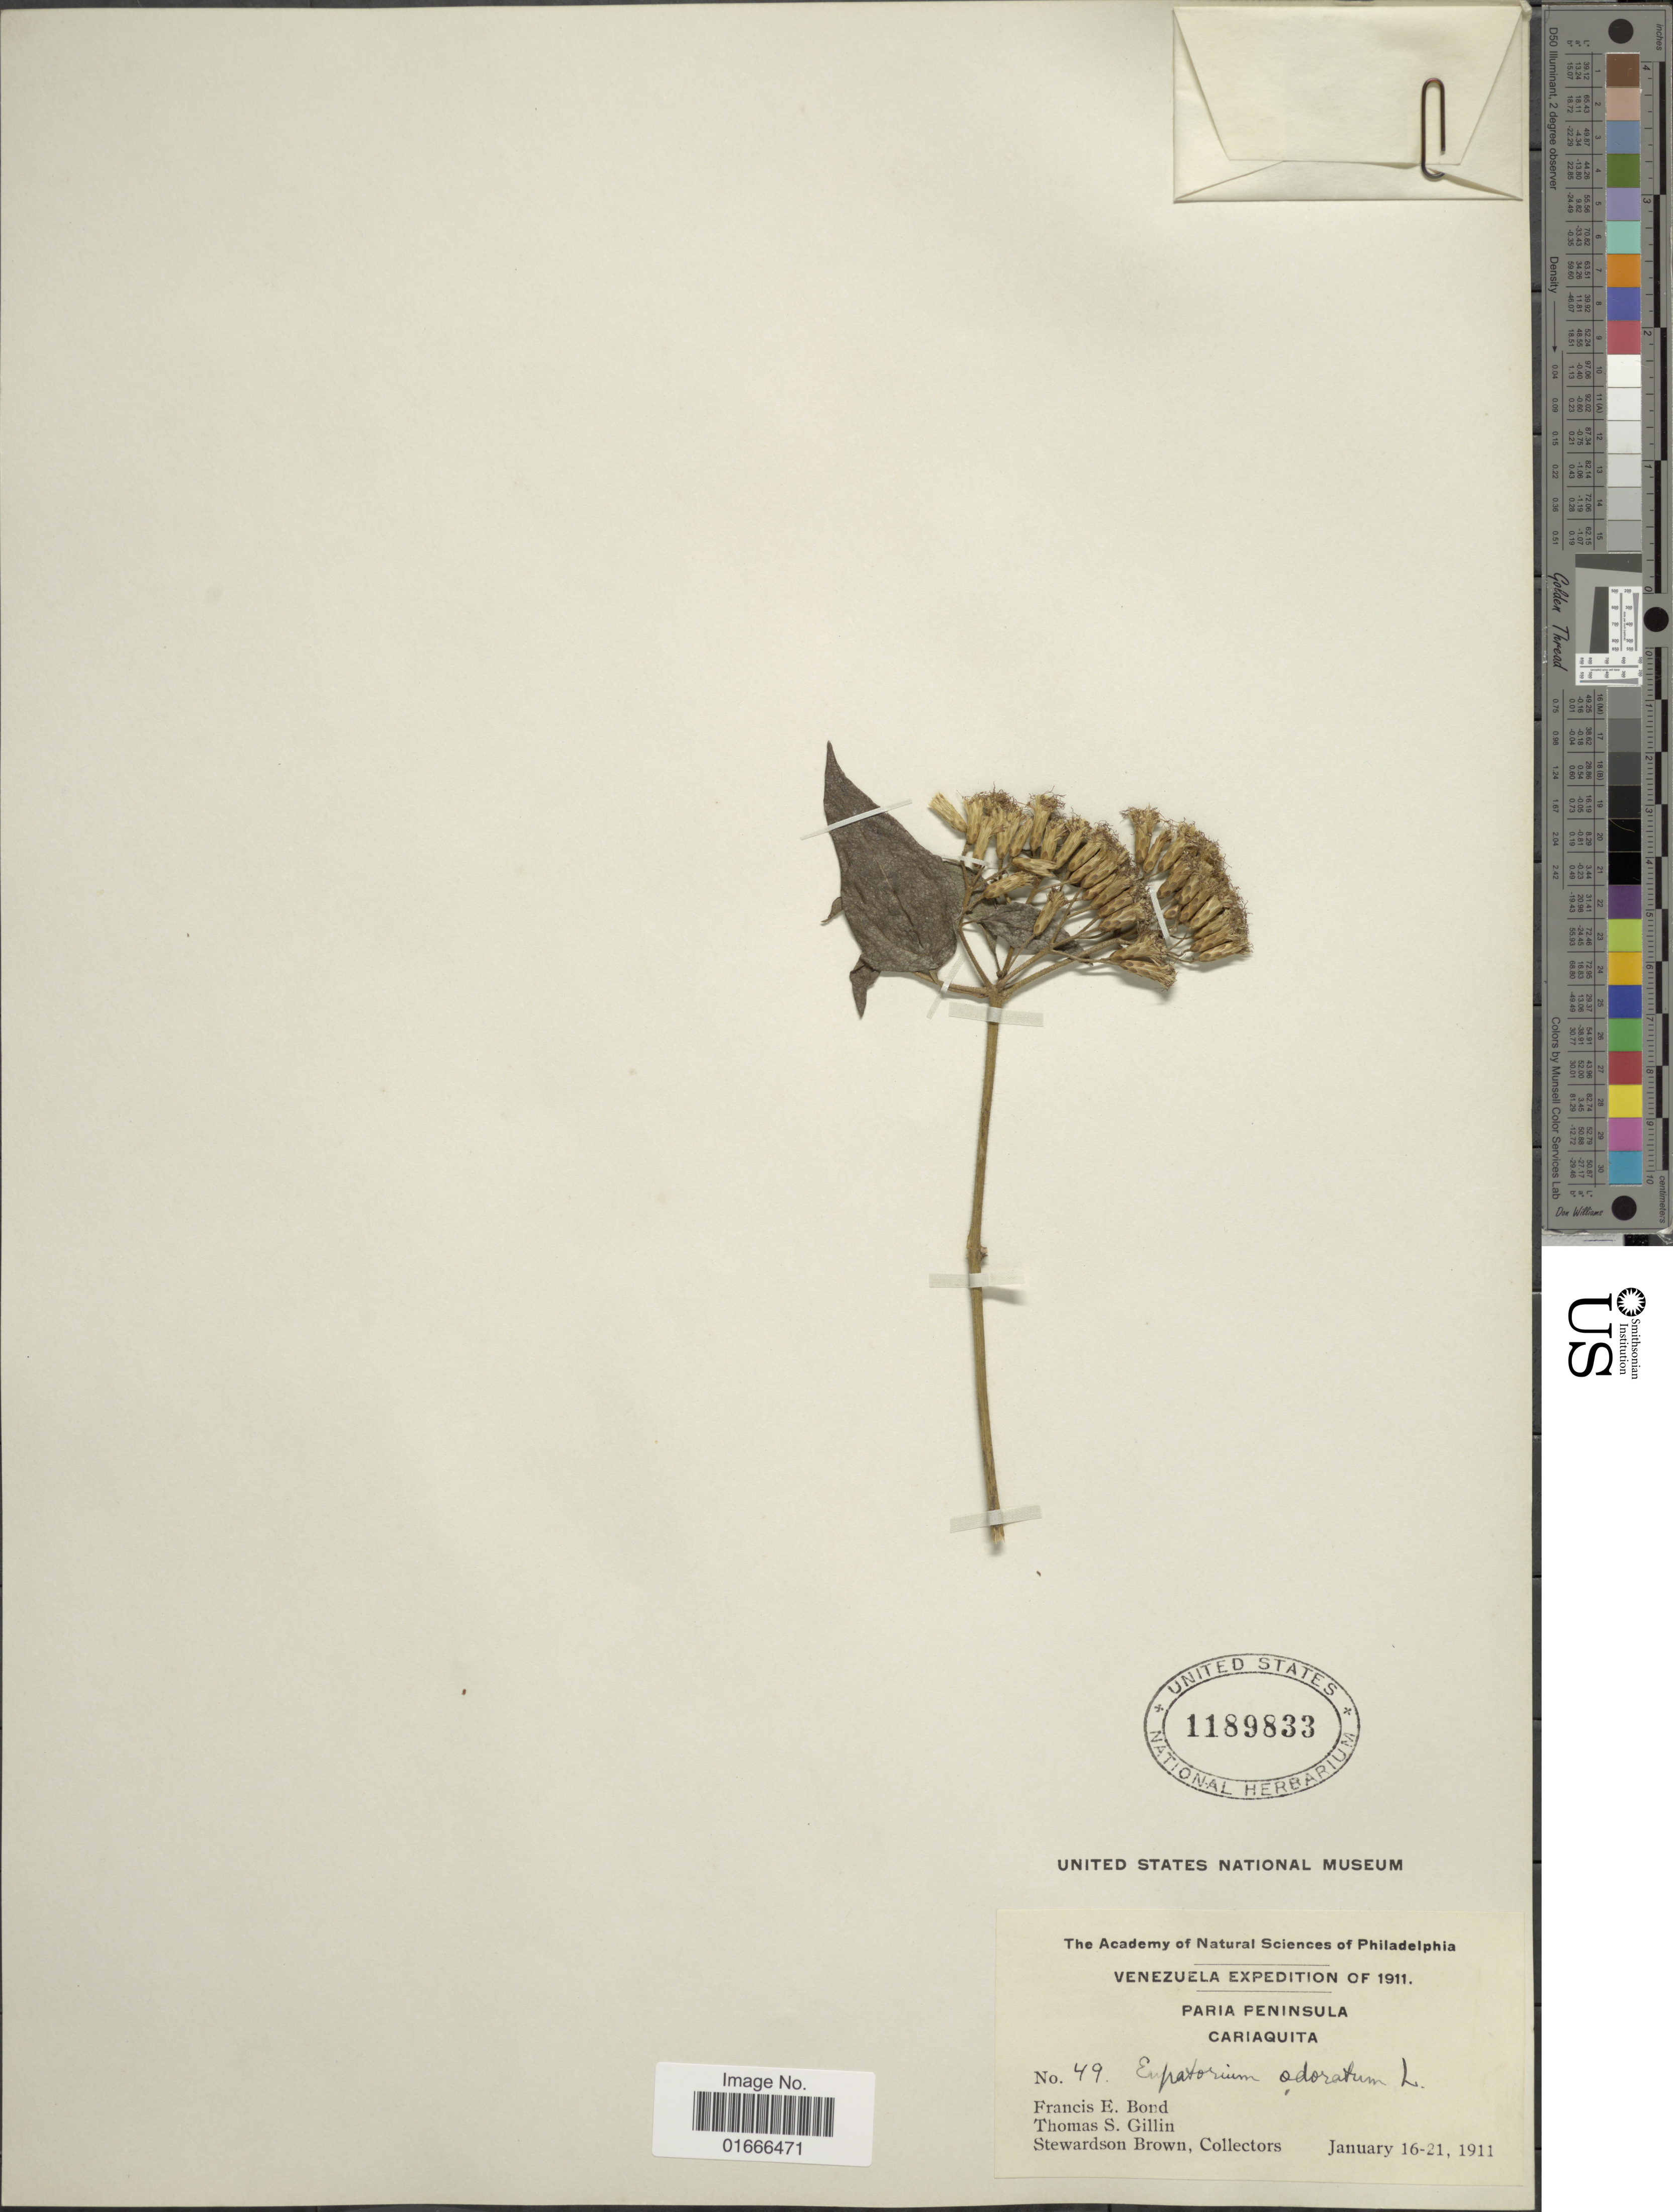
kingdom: Plantae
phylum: Tracheophyta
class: Magnoliopsida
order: Asterales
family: Asteraceae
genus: Chromolaena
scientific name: Chromolaena odorata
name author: (L.) R.M. King & H. Rob.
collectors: F. Bond, T. Gillin & S. Brown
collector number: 49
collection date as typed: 16-21 January 1911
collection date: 1911-01-16/1911-01-21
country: Venezuela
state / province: Sucre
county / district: Valdez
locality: Paria Peninsula, Cariaquito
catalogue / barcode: US 1189833